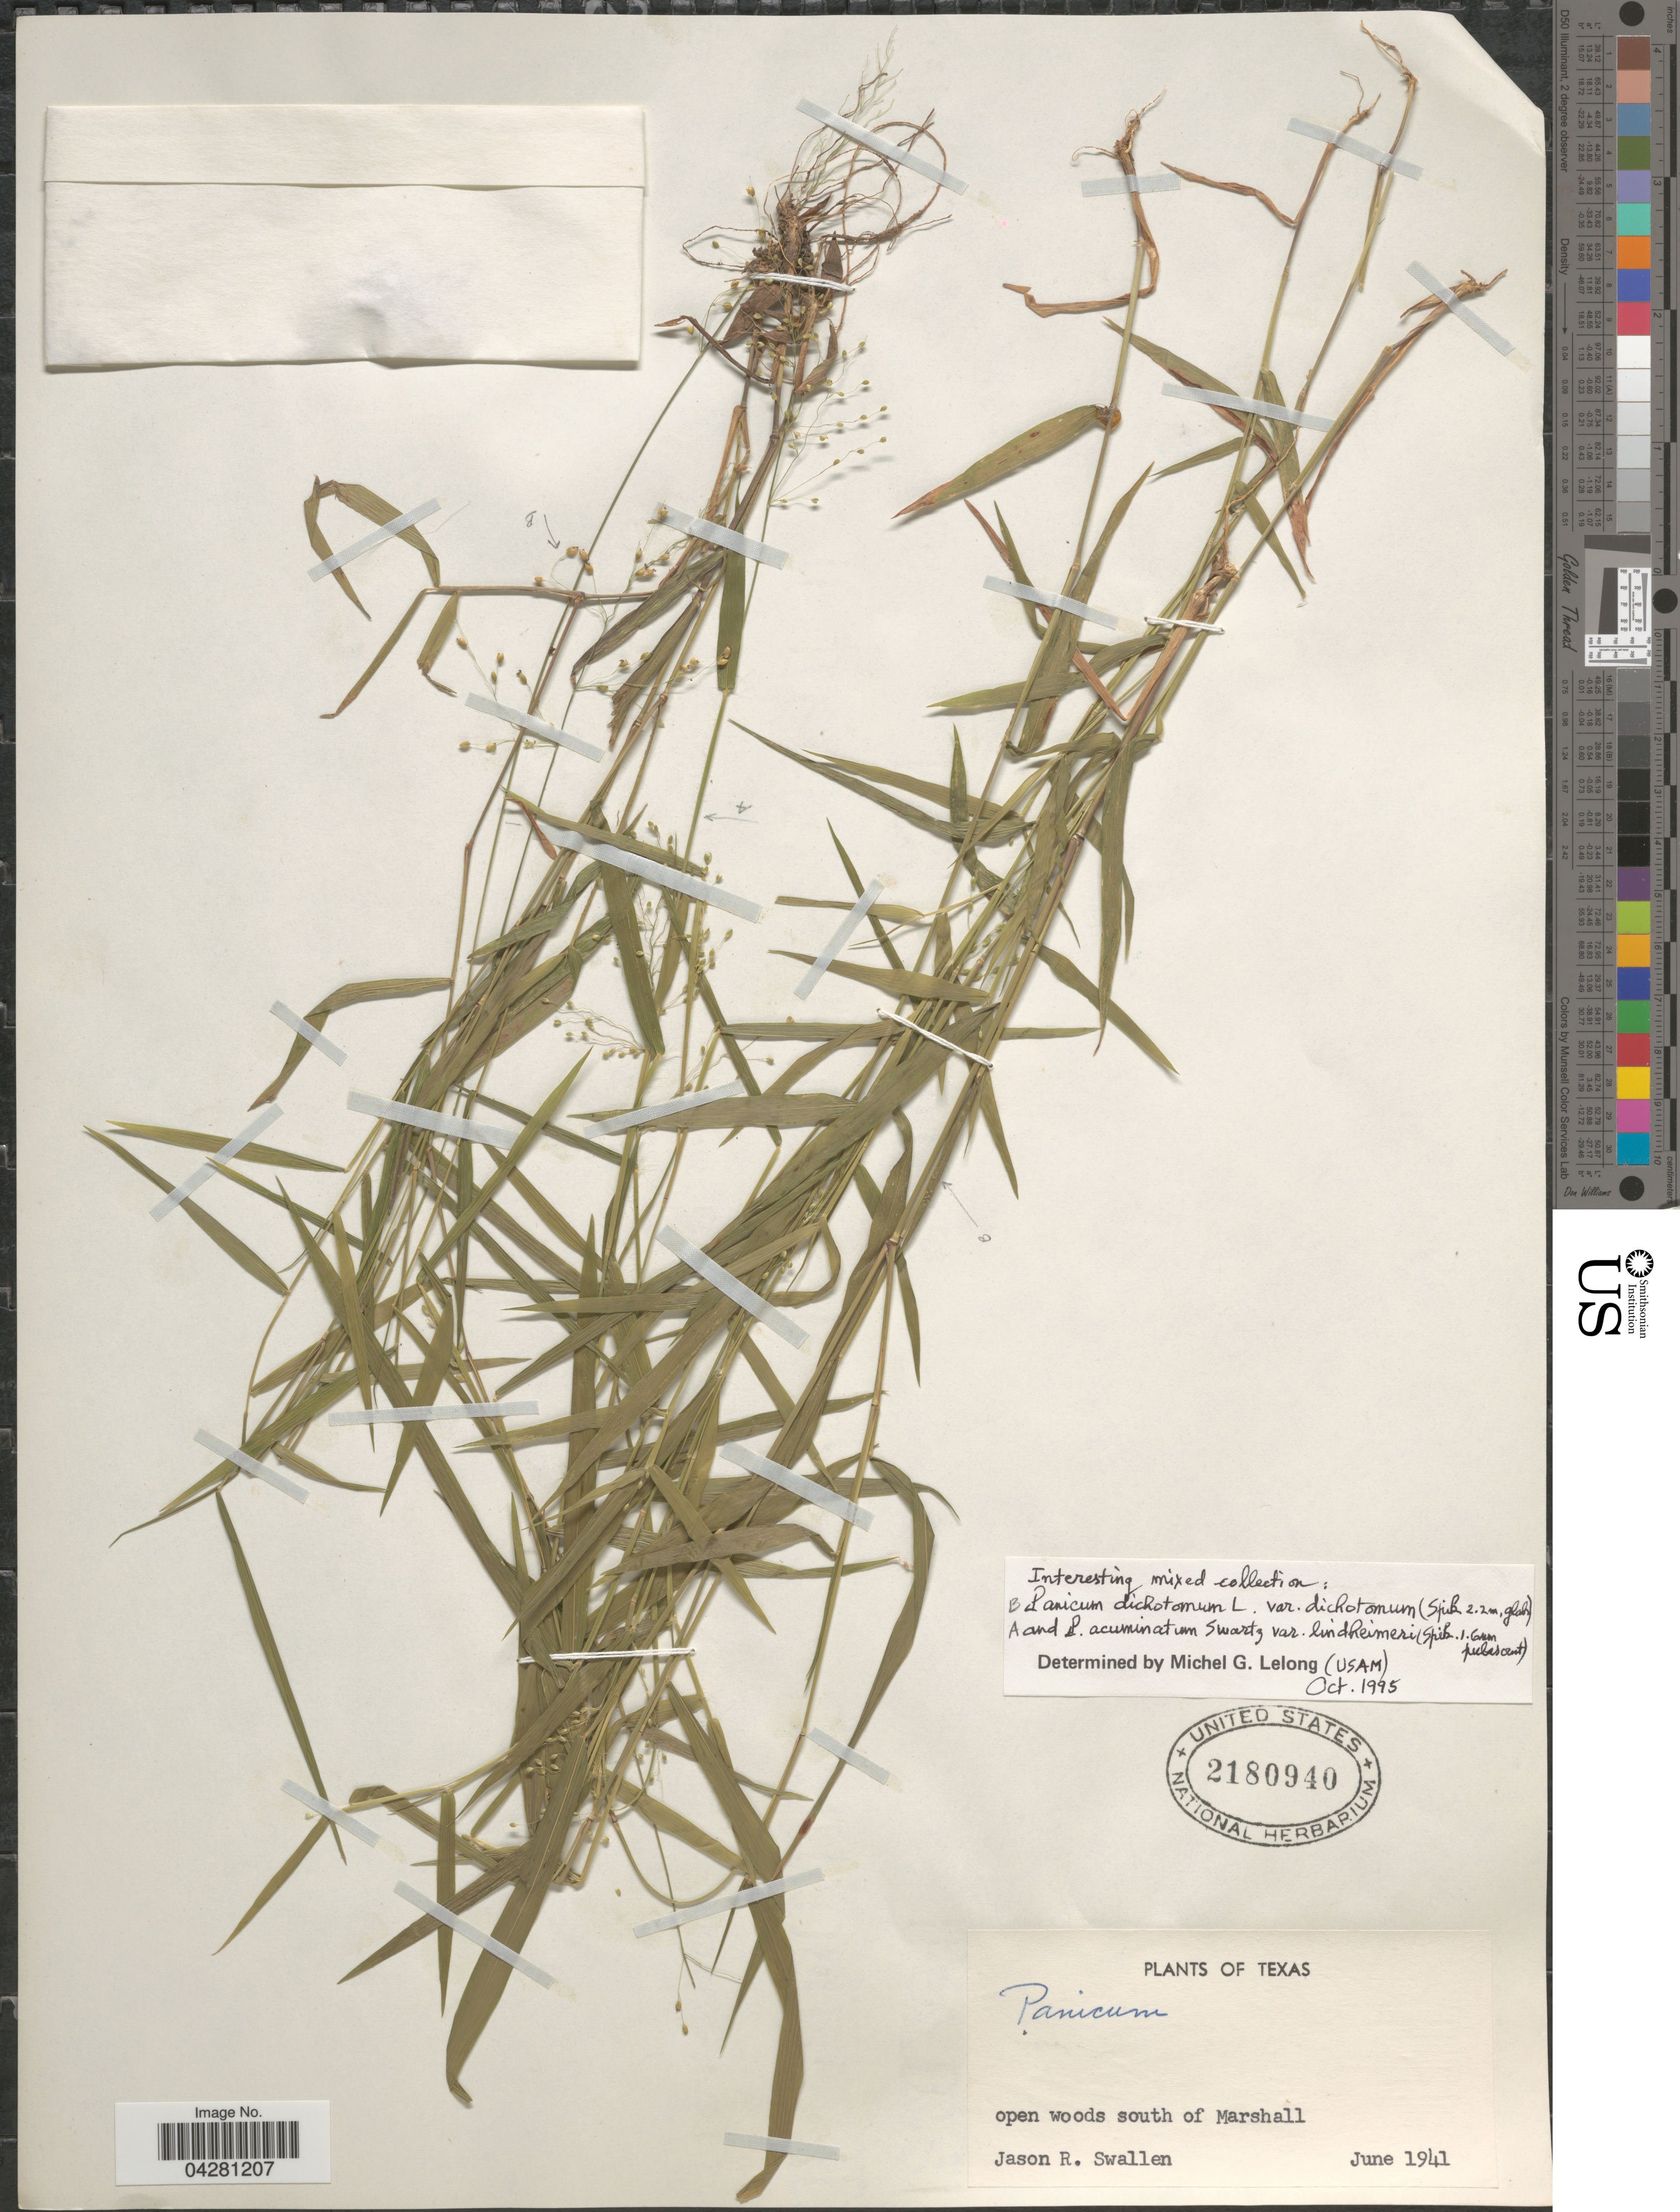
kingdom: Plantae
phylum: Tracheophyta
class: Liliopsida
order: Poales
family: Poaceae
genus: Dichanthelium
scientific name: Dichanthelium dichotomum var. dichotomum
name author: (L.) Gould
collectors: J. R. Swallen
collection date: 1941-06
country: United States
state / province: Texas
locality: Open woods south of Marshall.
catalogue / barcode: US 2180940